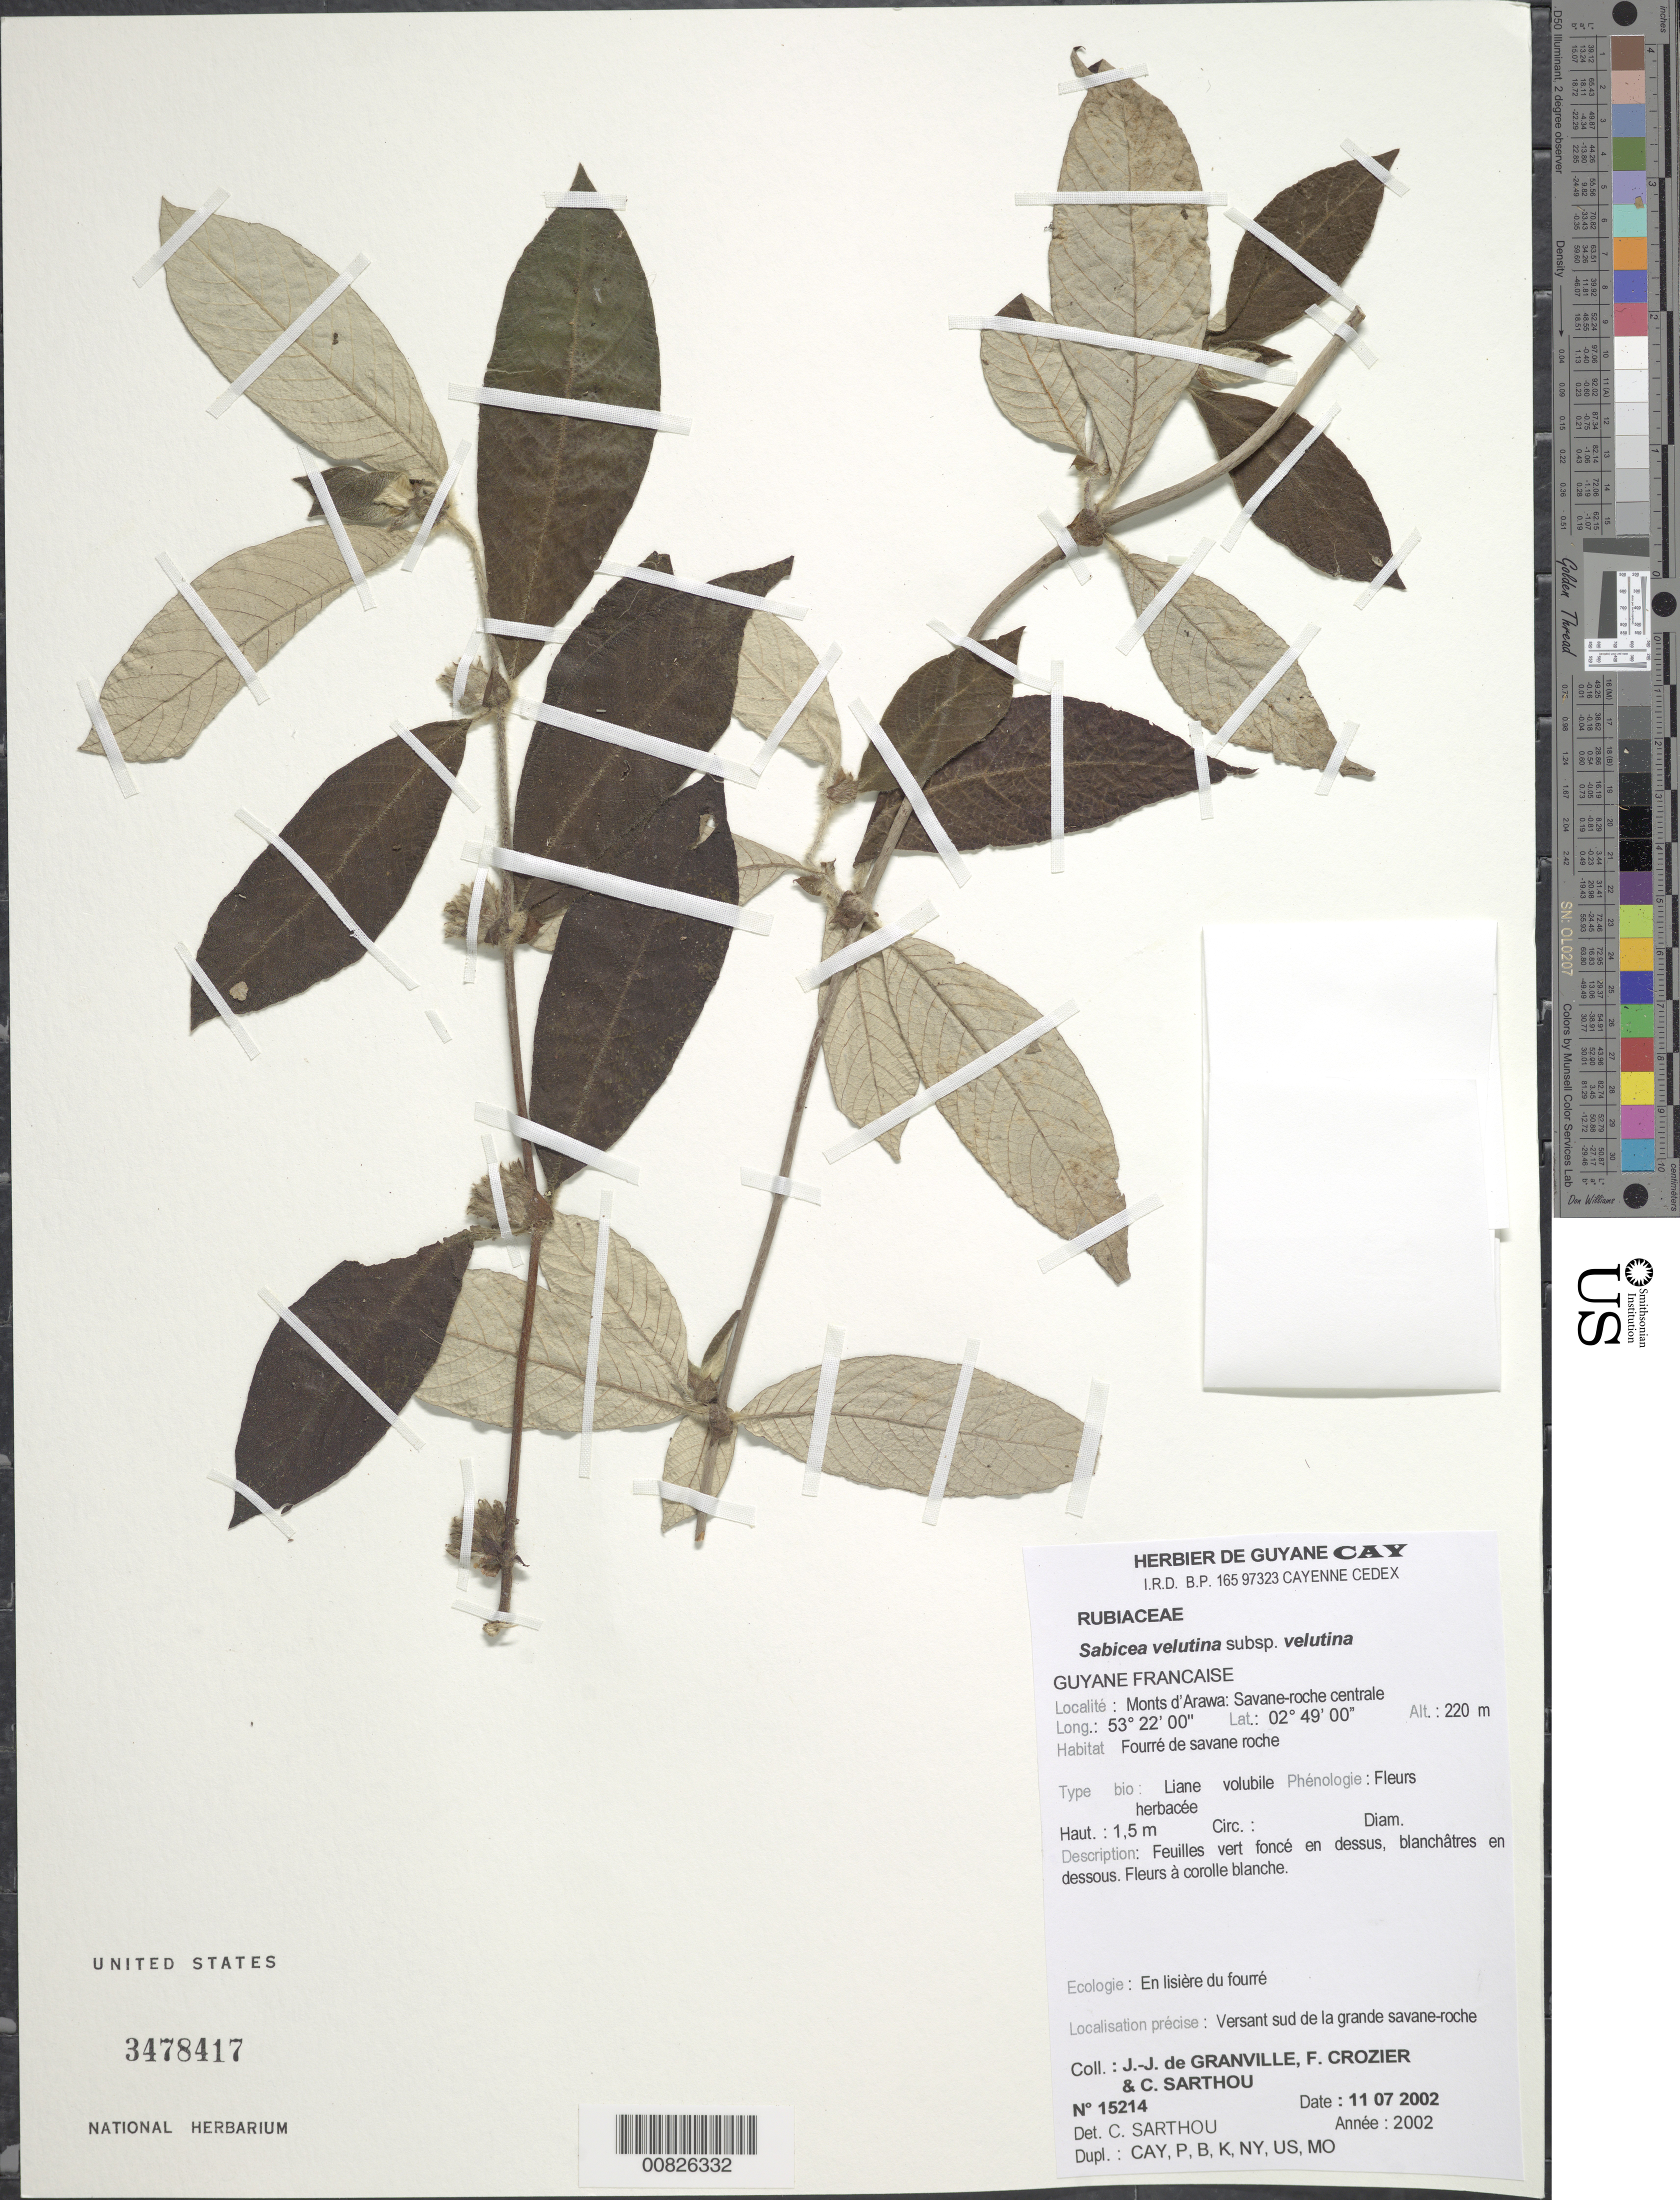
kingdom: Plantae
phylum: Tracheophyta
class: Magnoliopsida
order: Gentianales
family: Rubiaceae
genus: Sabicea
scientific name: Sabicea velutina subsp. velutina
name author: Benth.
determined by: Sarthou, C.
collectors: J.-J. de Granville, F. Crozier & C. Sarthou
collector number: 15214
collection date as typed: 11-Jul-02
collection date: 2002-07-11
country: French Guiana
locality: Monts d'Arawa, zone de la savane-roche centrale, versant Sud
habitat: Fourré de savane roche; en lisière du fourré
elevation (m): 220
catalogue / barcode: US 3478417